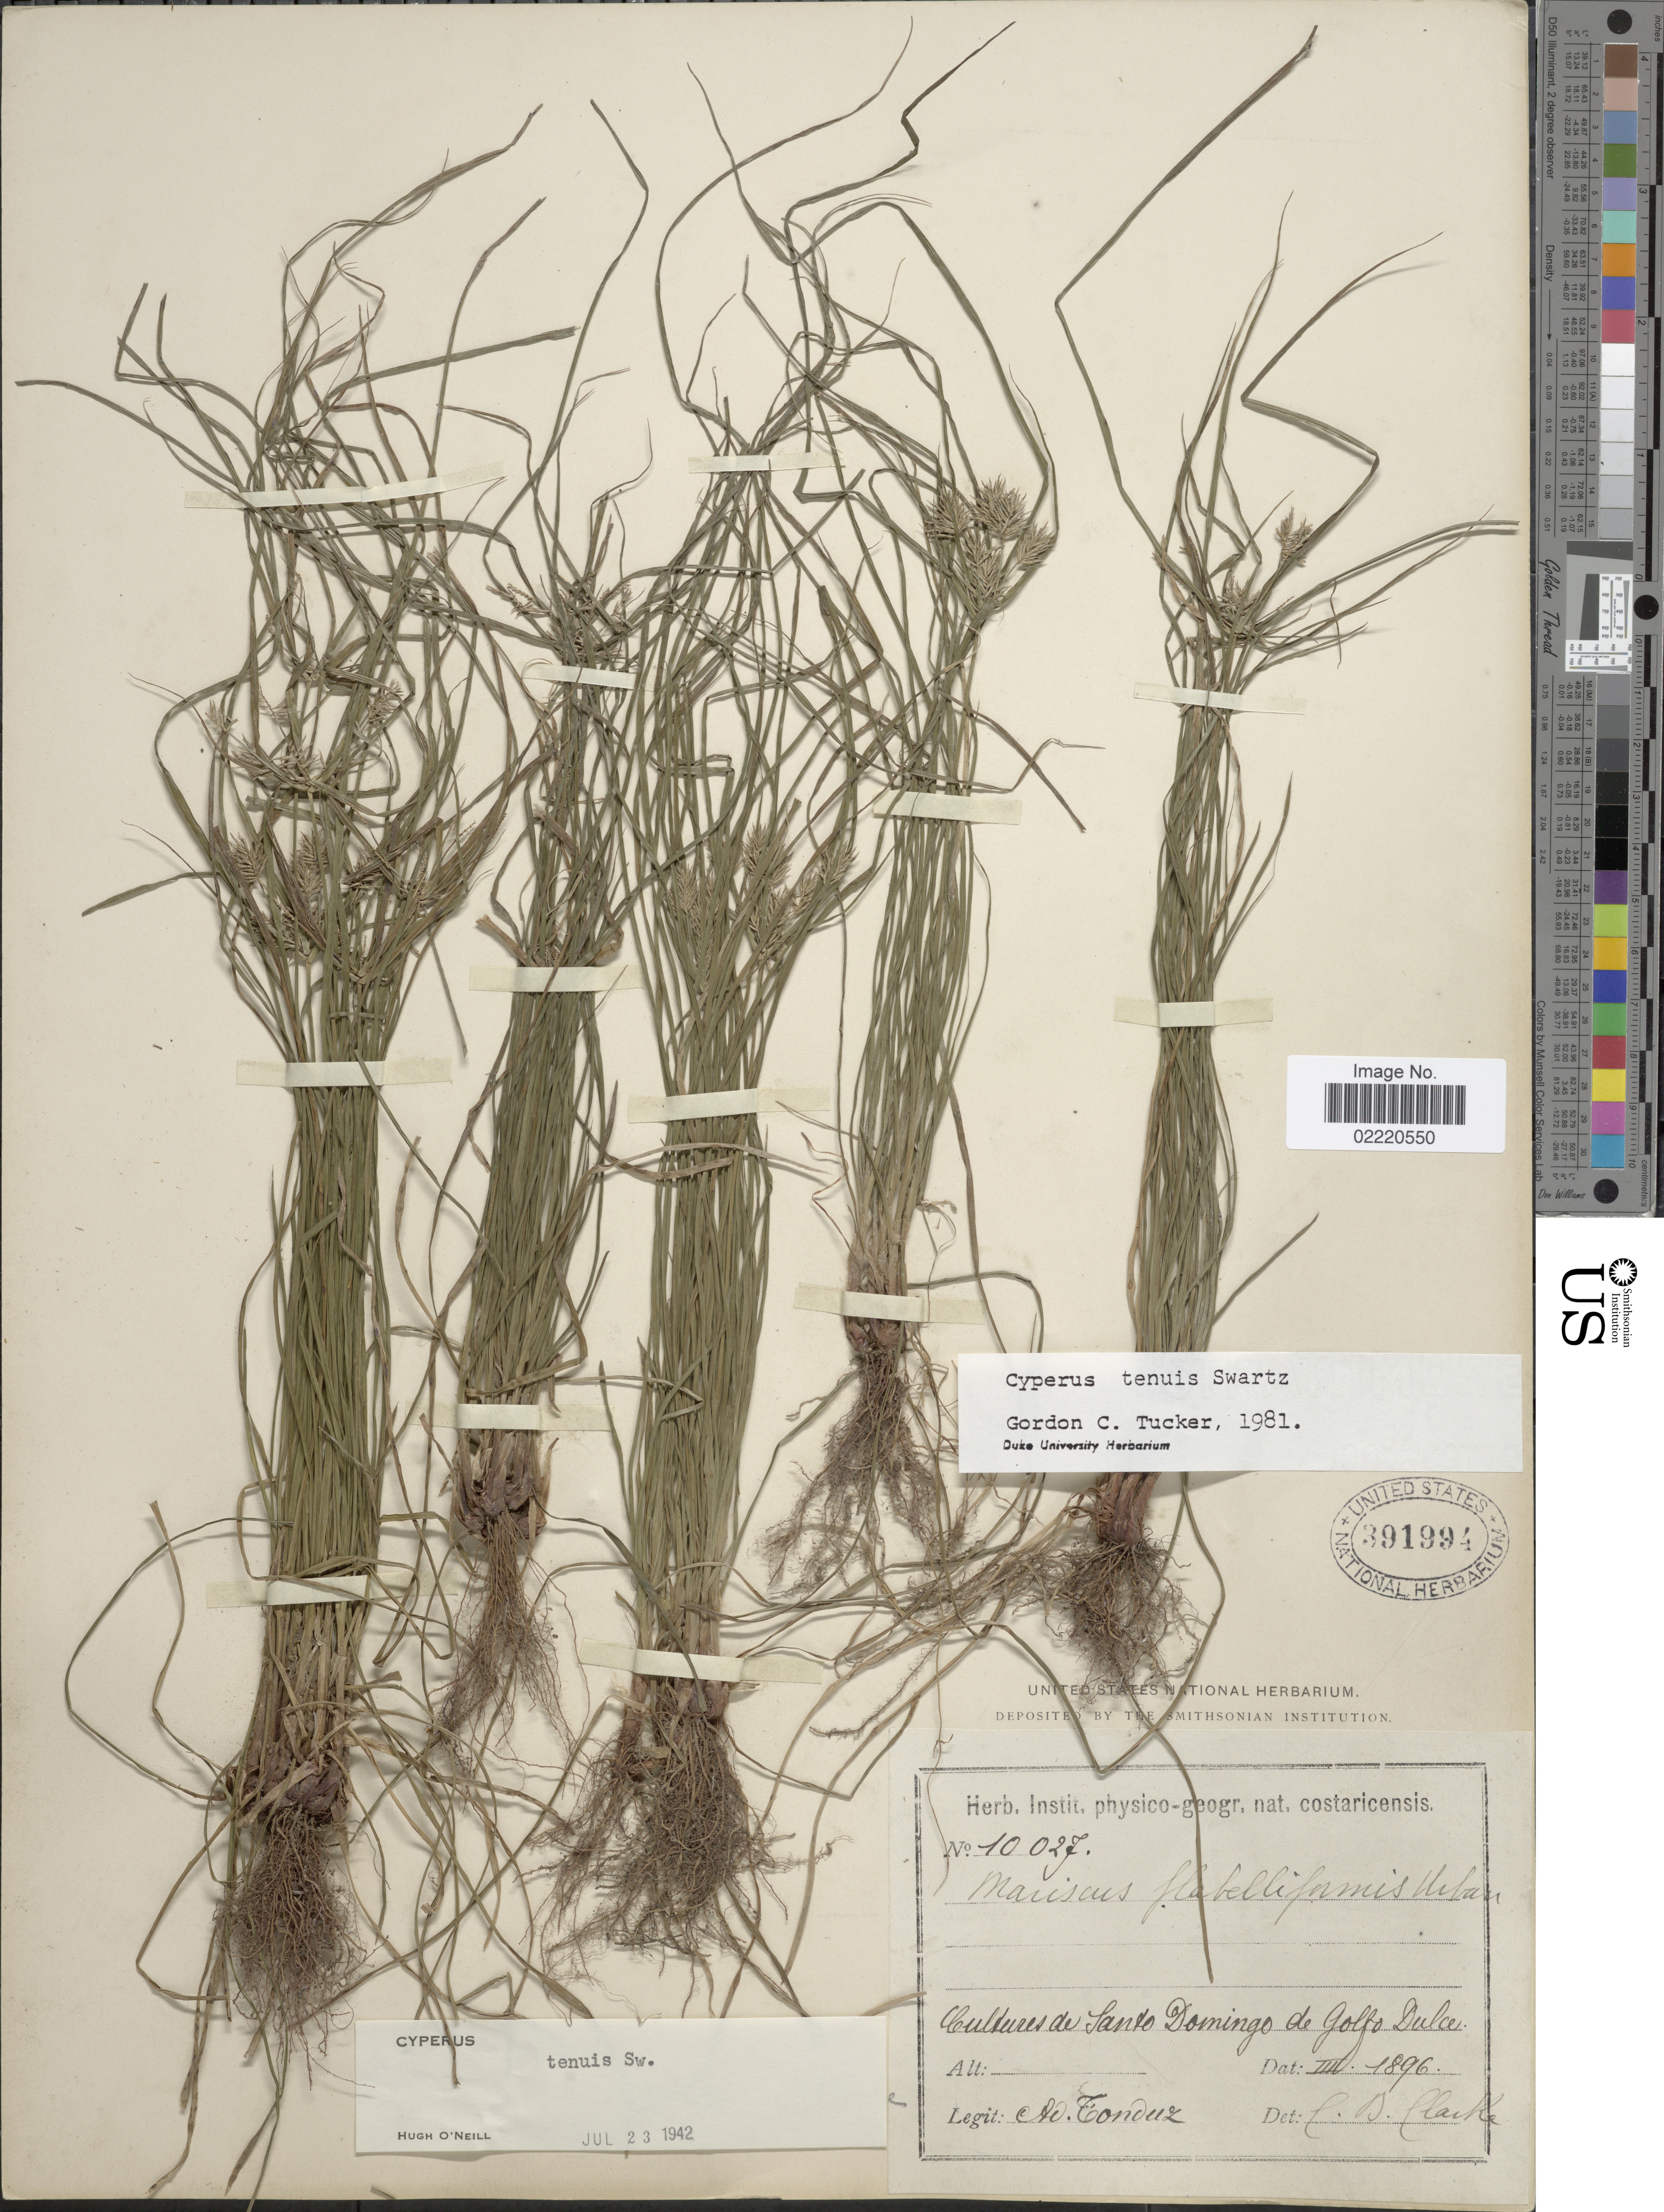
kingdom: Plantae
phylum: Tracheophyta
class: Liliopsida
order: Poales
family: Cyperaceae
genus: Cyperus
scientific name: Cyperus tenuis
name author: Sw.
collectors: A. Tonduz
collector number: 10027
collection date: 1896-03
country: Costa Rica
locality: Cultures de Santo Domingo de Golfo Dulce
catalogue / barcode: US 391994